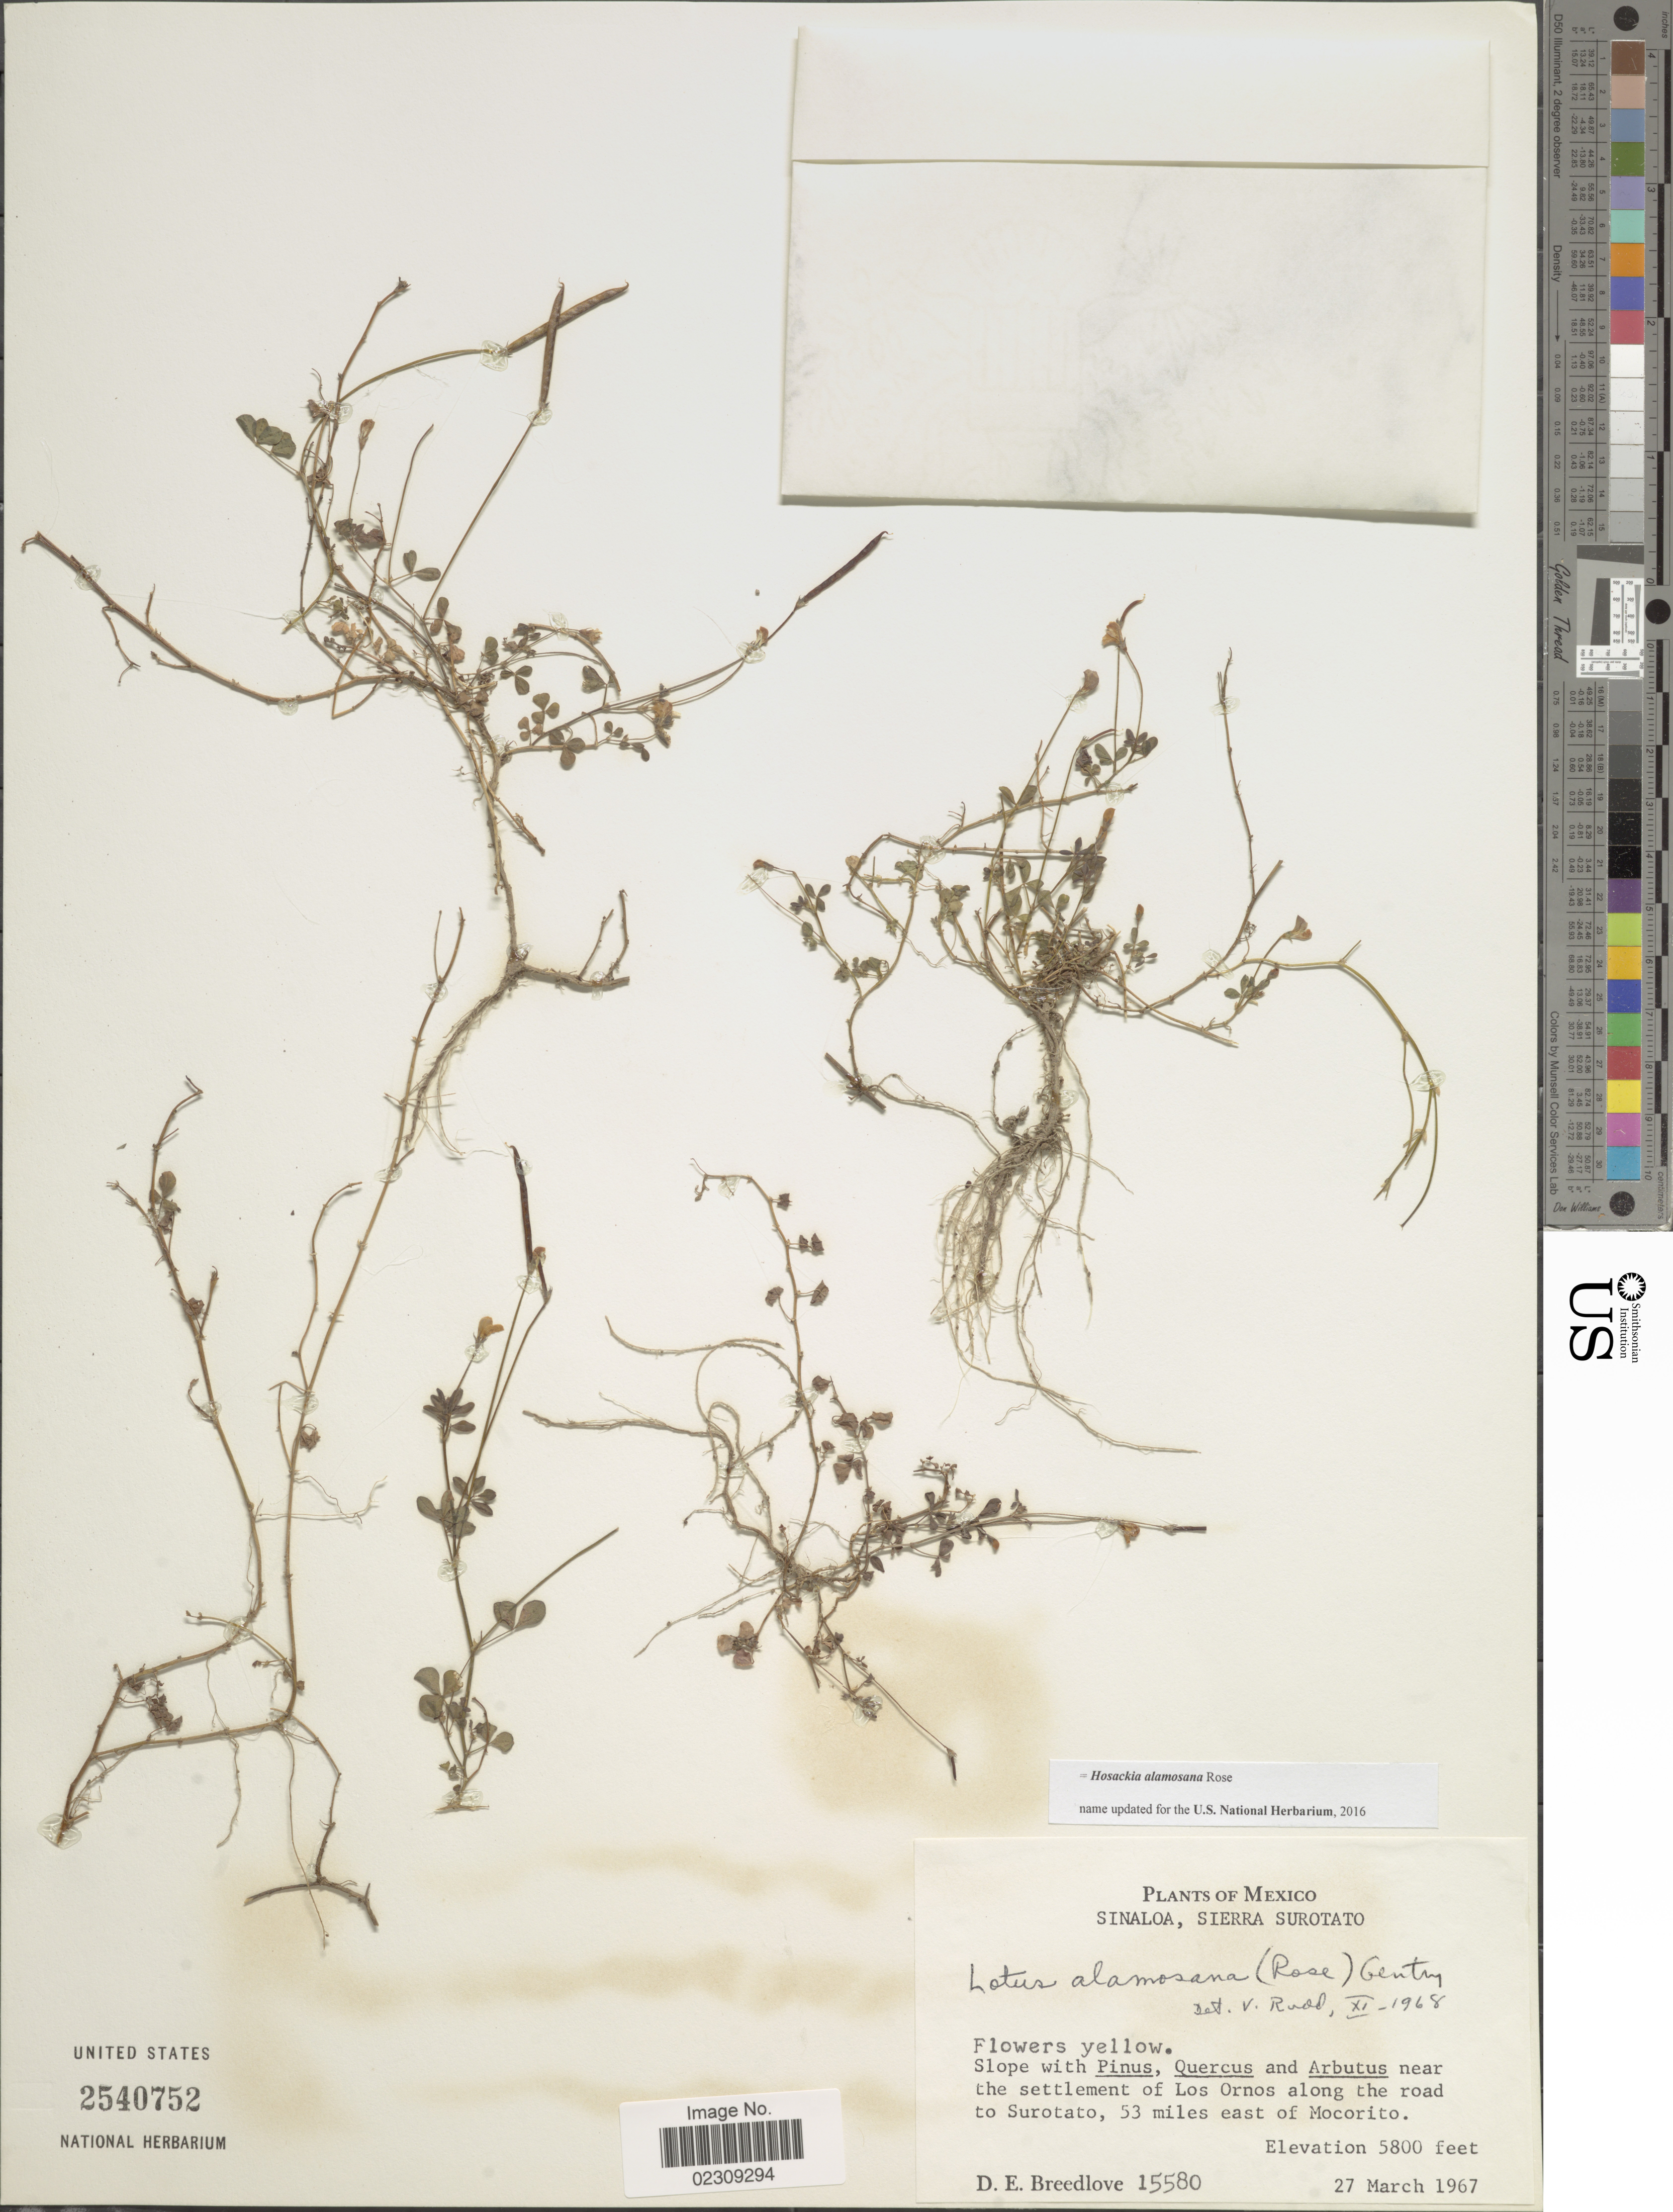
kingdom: Plantae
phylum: Tracheophyta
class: Magnoliopsida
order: Fabales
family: Fabaceae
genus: Hosackia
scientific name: Hosackia alamosana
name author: Rose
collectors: D. E. Breedlove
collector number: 15580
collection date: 1967-03-27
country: Mexico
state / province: Sinaloa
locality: Sierra Surotato, near the settlement of Los Ornos along the road to Surotato, 53 miles east of Mocorito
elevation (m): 1768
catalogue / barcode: US 2540752